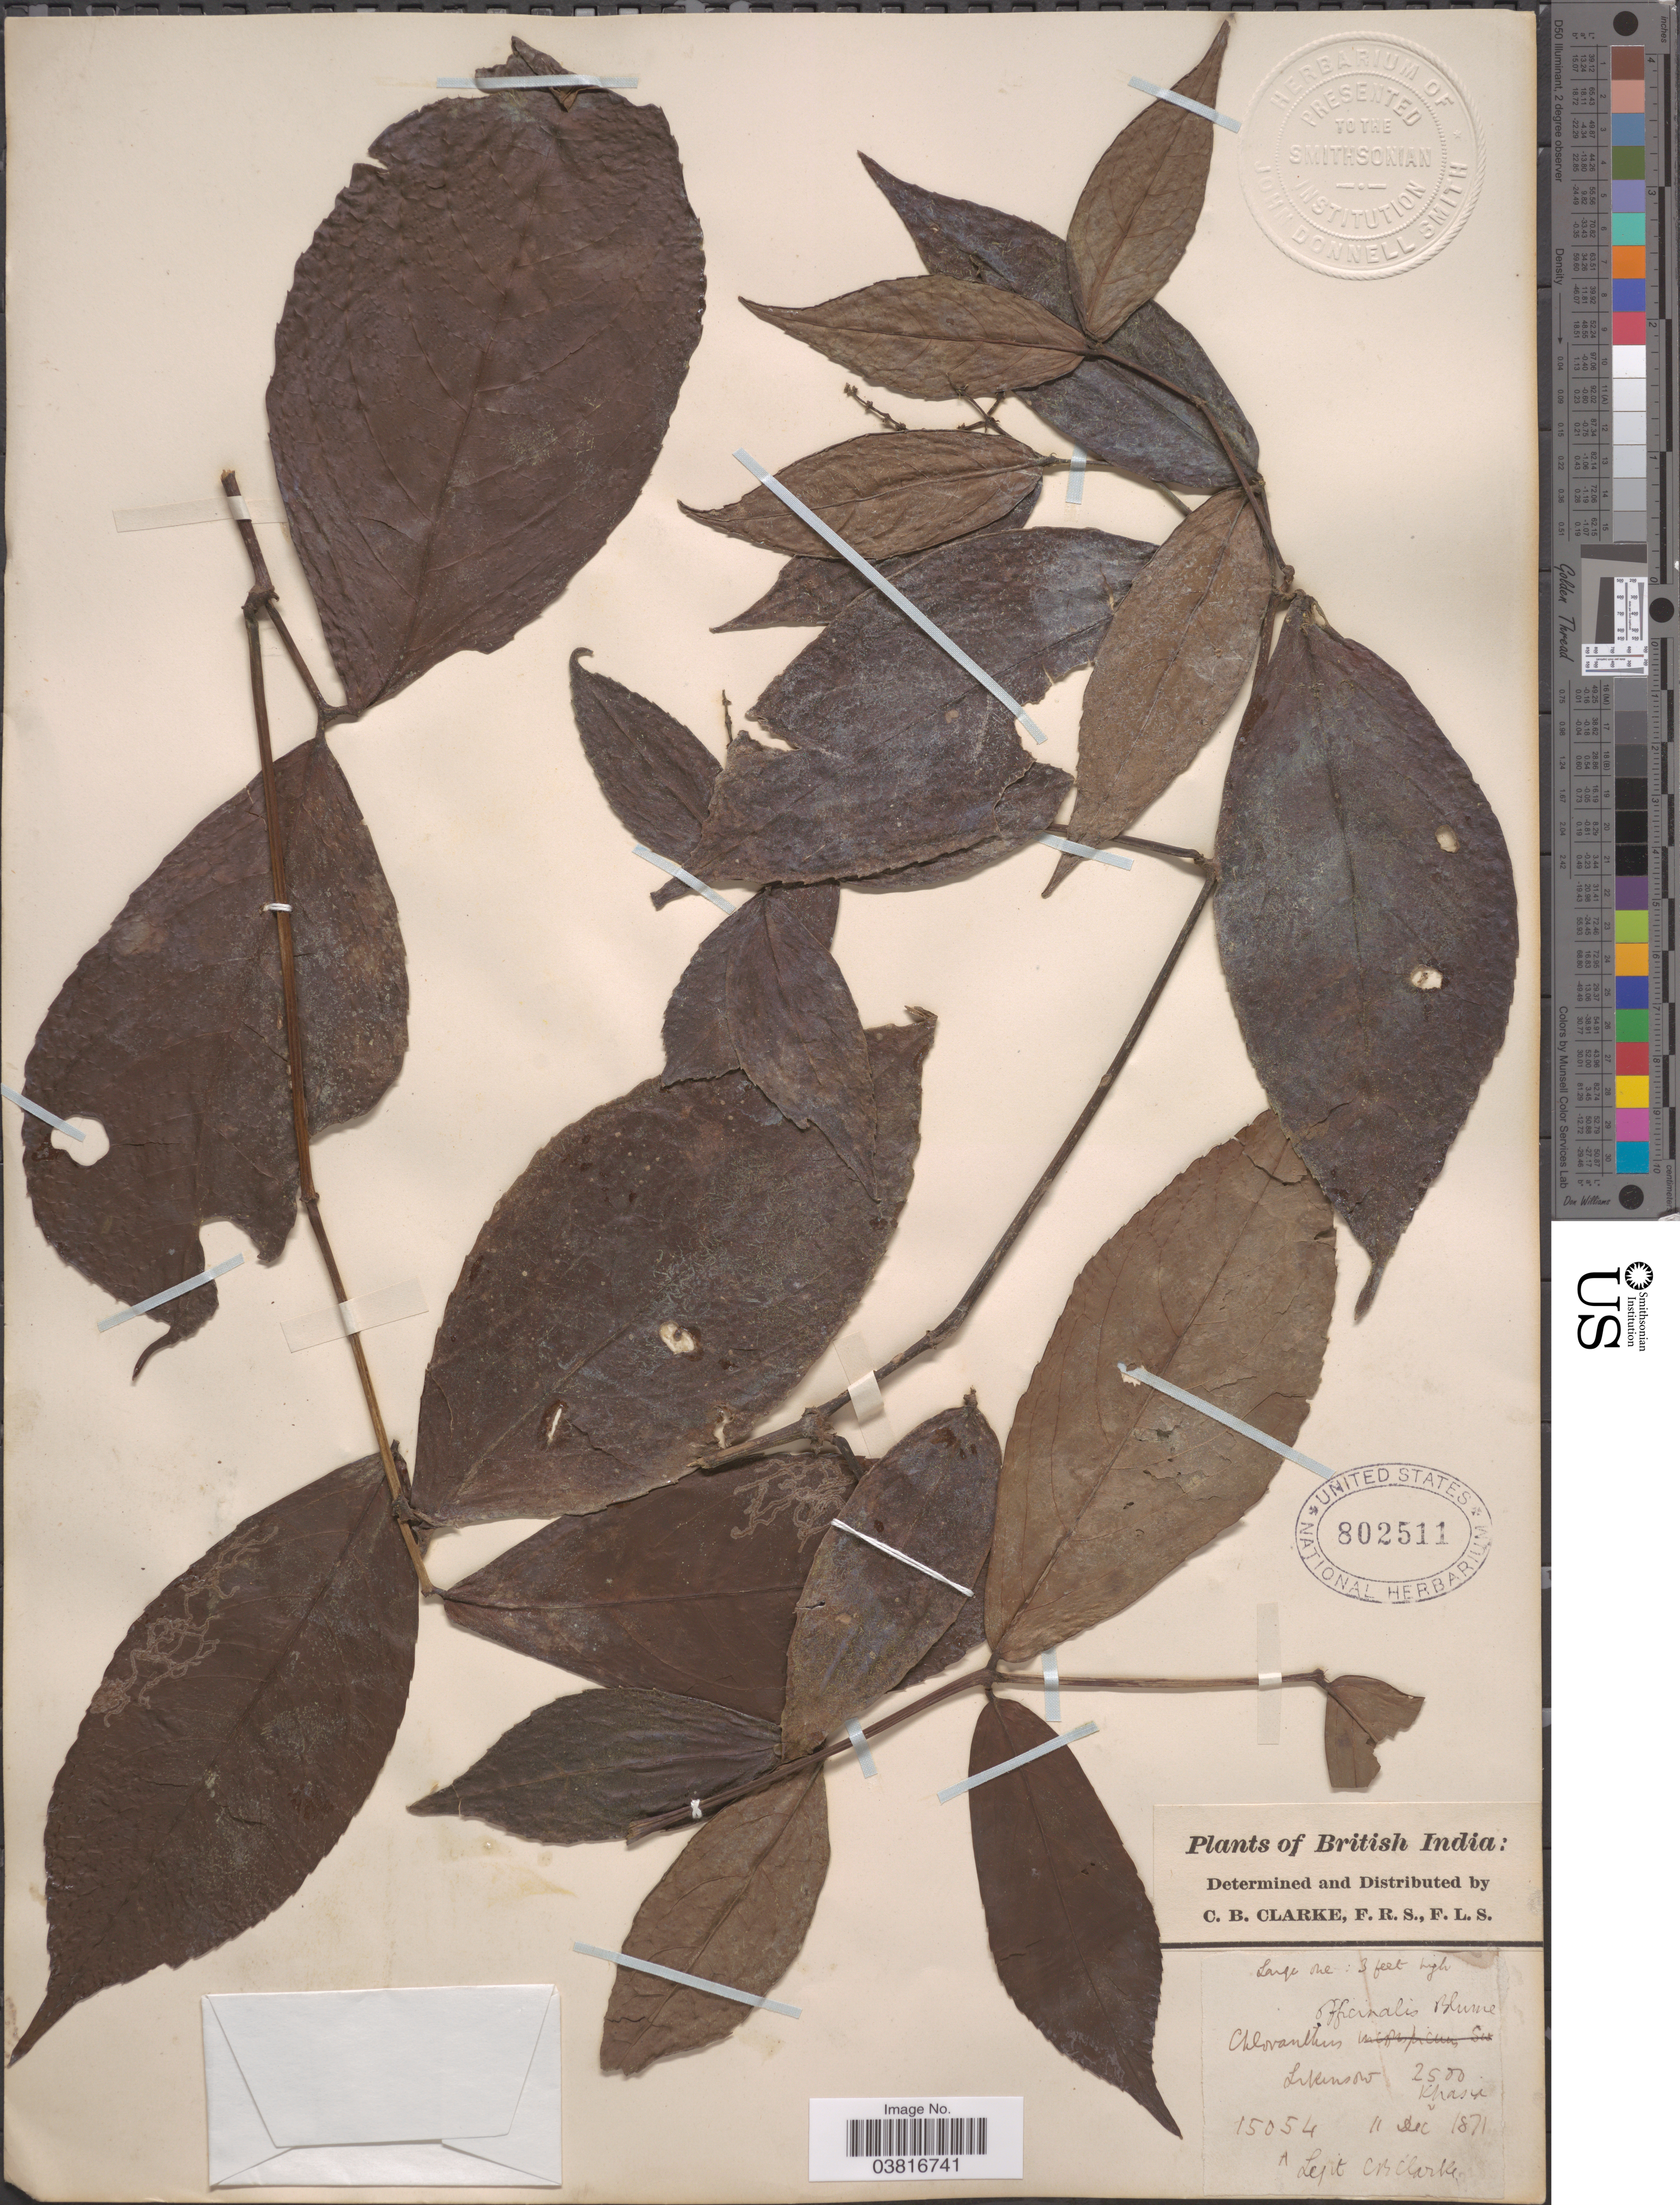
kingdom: Plantae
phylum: Tracheophyta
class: Magnoliopsida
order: Chloranthales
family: Chloranthaceae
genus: Chloranthus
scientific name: Chloranthus erectus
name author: (Buch.-Ham.) Verdc.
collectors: C. B. Clarke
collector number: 15054 A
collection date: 1871-12-11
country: India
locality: British India: Likinsow Khasi.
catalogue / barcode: US 802511